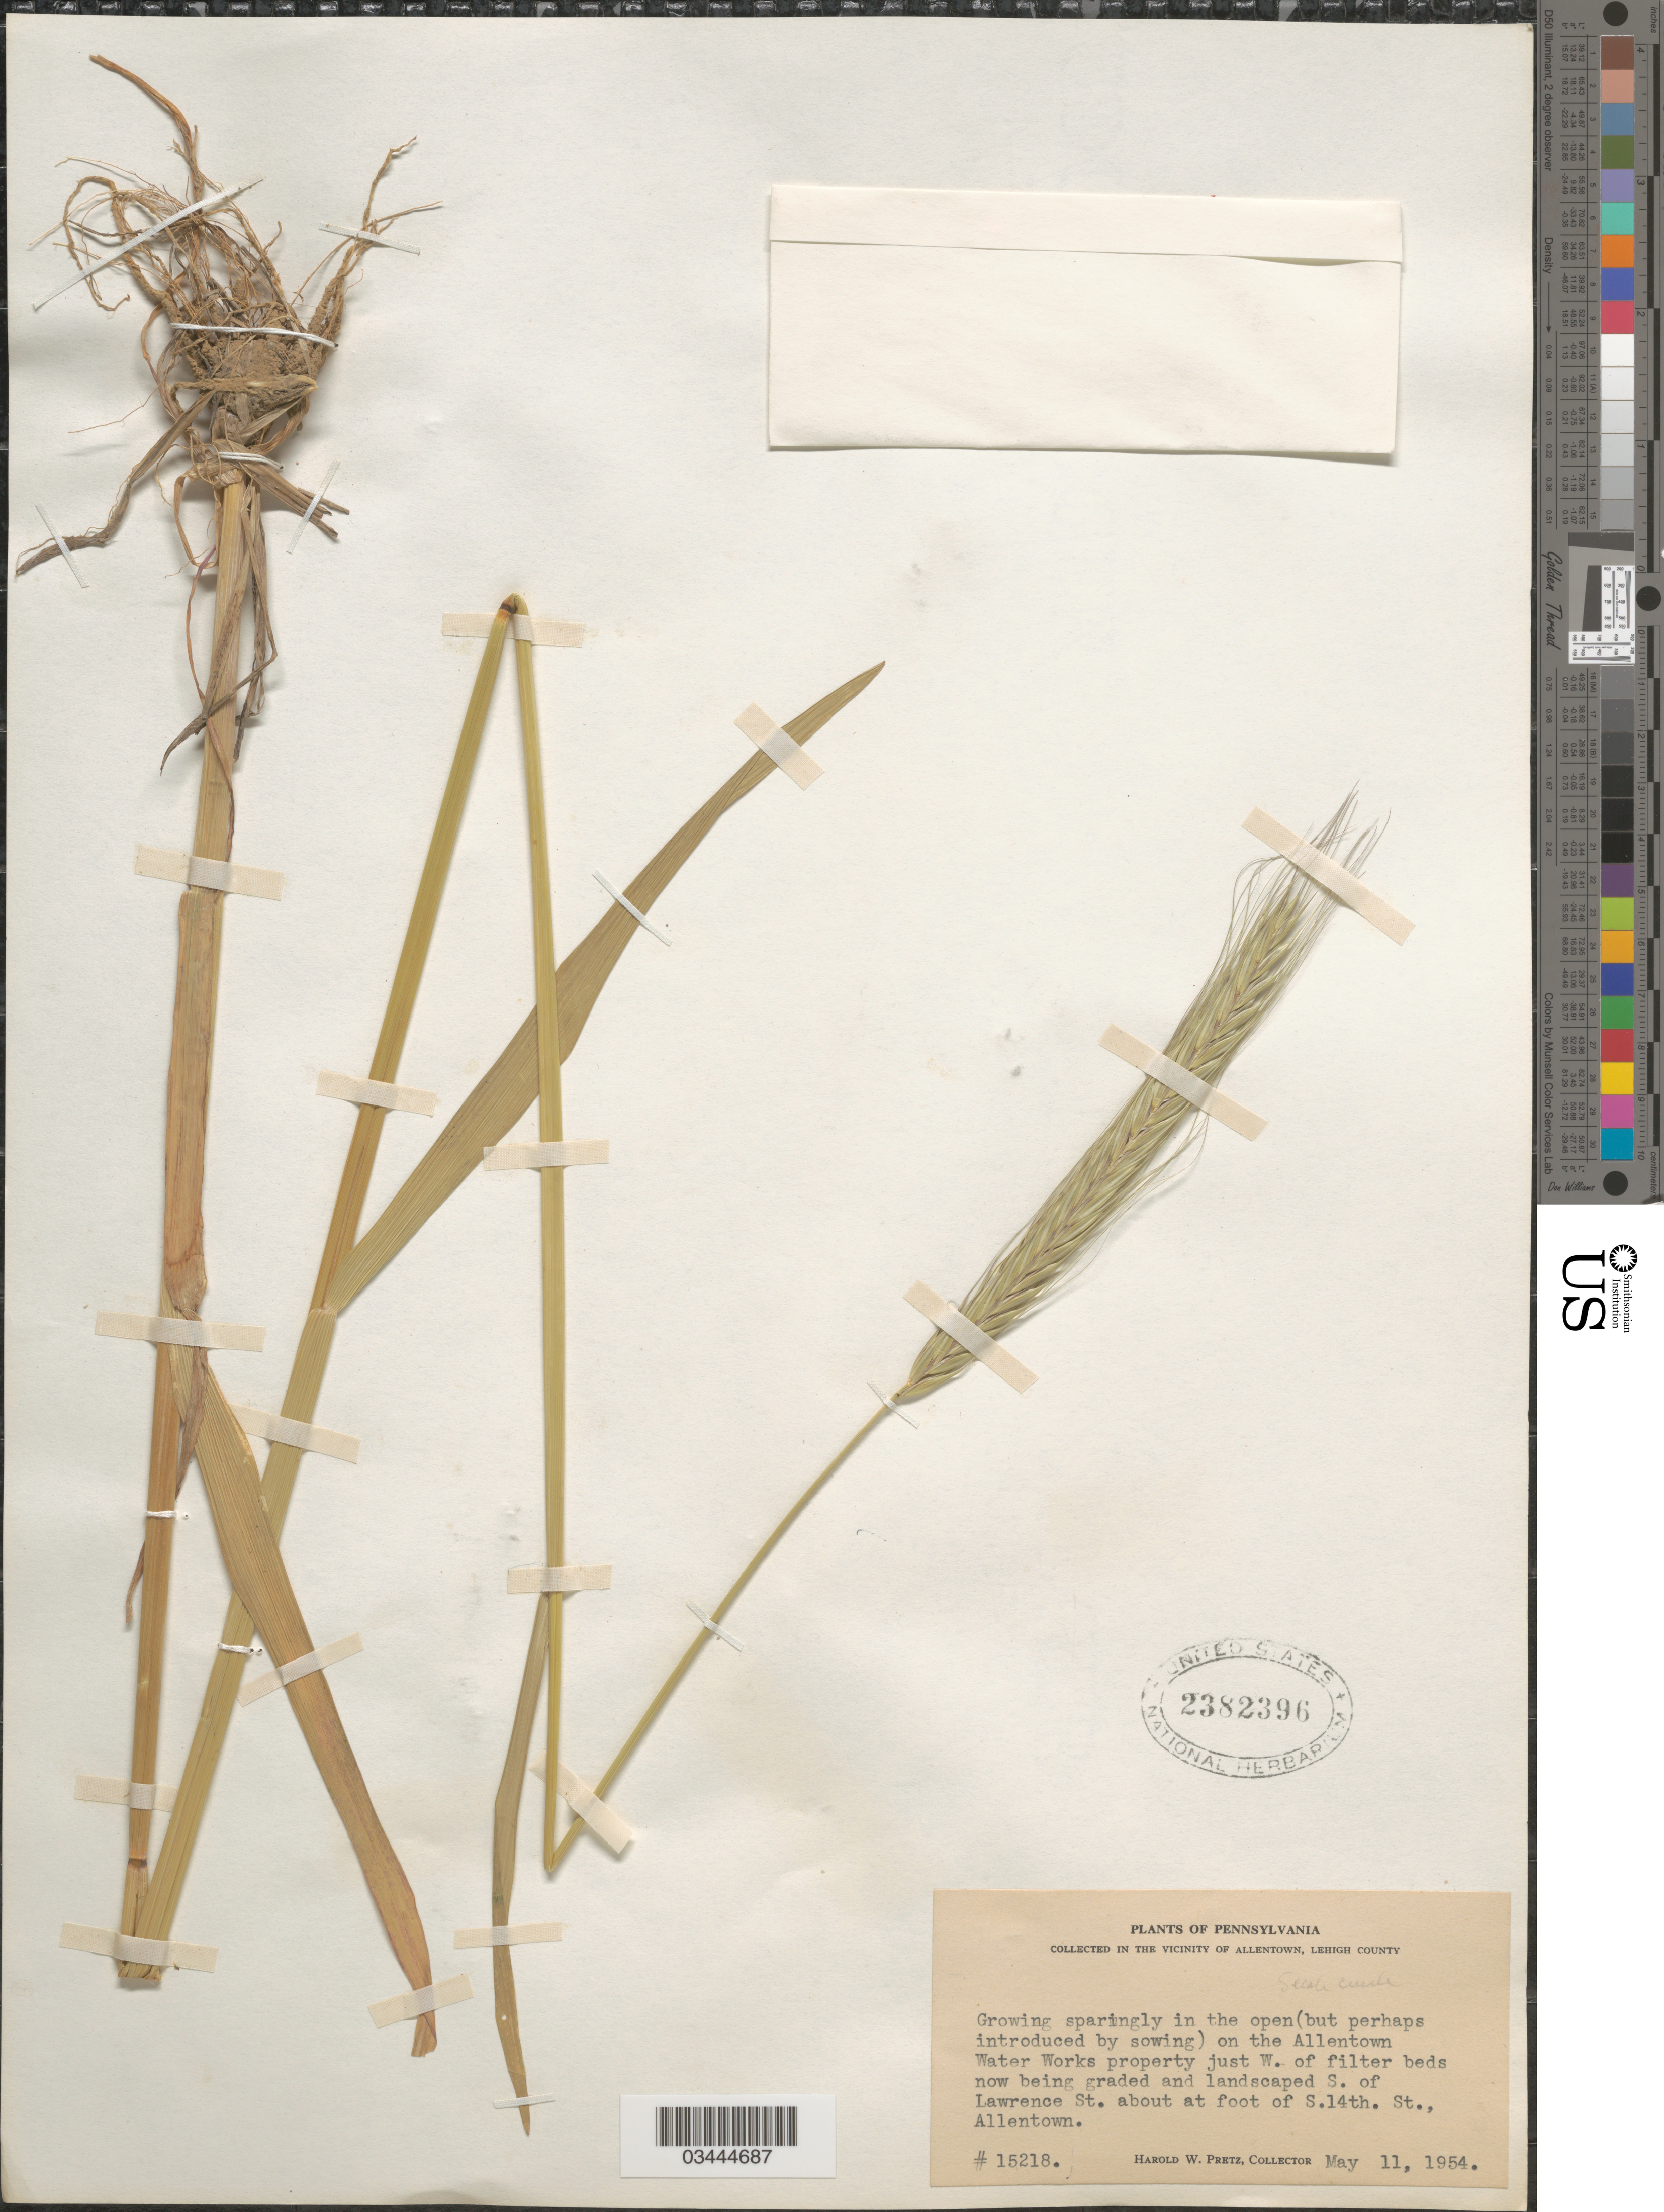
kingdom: Plantae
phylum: Tracheophyta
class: Liliopsida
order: Poales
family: Poaceae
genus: Secale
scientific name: Secale cereale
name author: L.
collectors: H. W. Pretz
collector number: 15218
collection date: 1954-05-11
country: United States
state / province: Pennsylvania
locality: In the vicinity of Allentown, Lehigh County. On the Allentown Water Works property just W. of filter beds now being graded and landscaped S. of Lawrence St. about a foot of S. 14th. St., Allentown.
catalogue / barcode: US 2382396